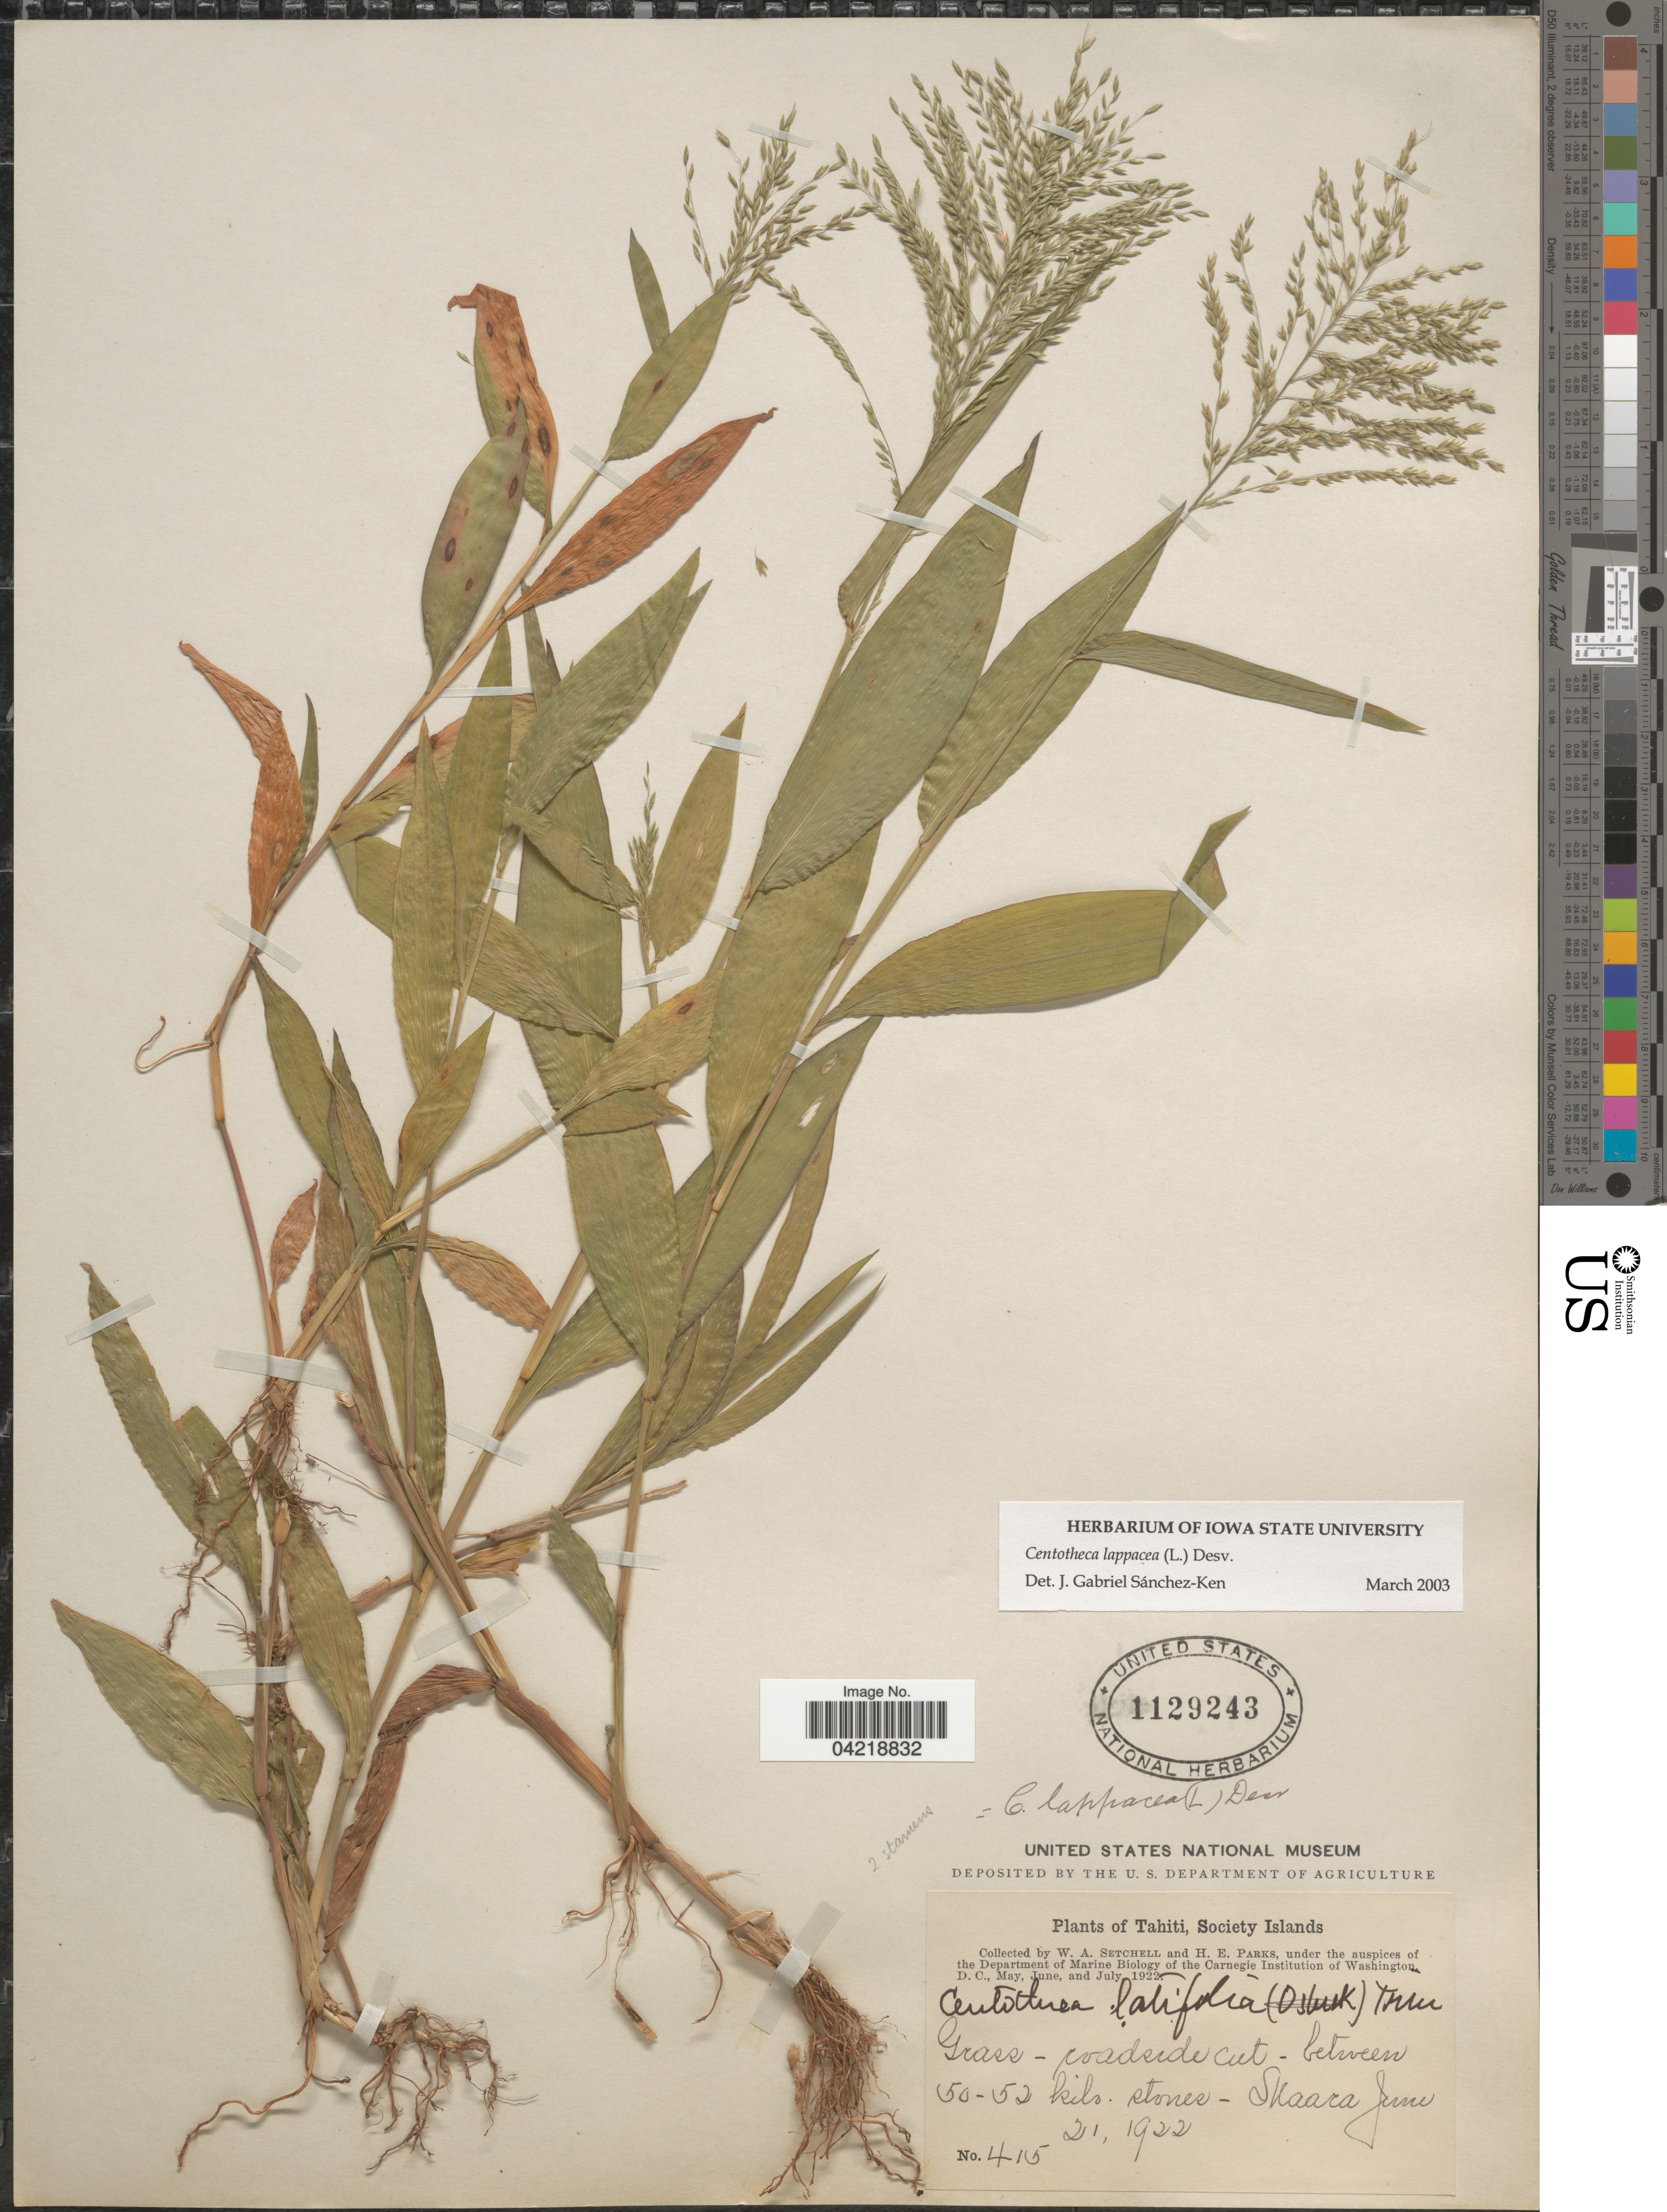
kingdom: Plantae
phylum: Tracheophyta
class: Liliopsida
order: Poales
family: Poaceae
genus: Centotheca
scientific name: Centotheca lappacea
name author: (L.) Desv.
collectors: W. Setchell & H. E. Parks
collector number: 415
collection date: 1922-06-21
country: French Polynesia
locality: Tahiti, Society Islands. Grass - roadside cut - between 50 - 52 kilo. stones - Skaara.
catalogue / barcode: US 1129243